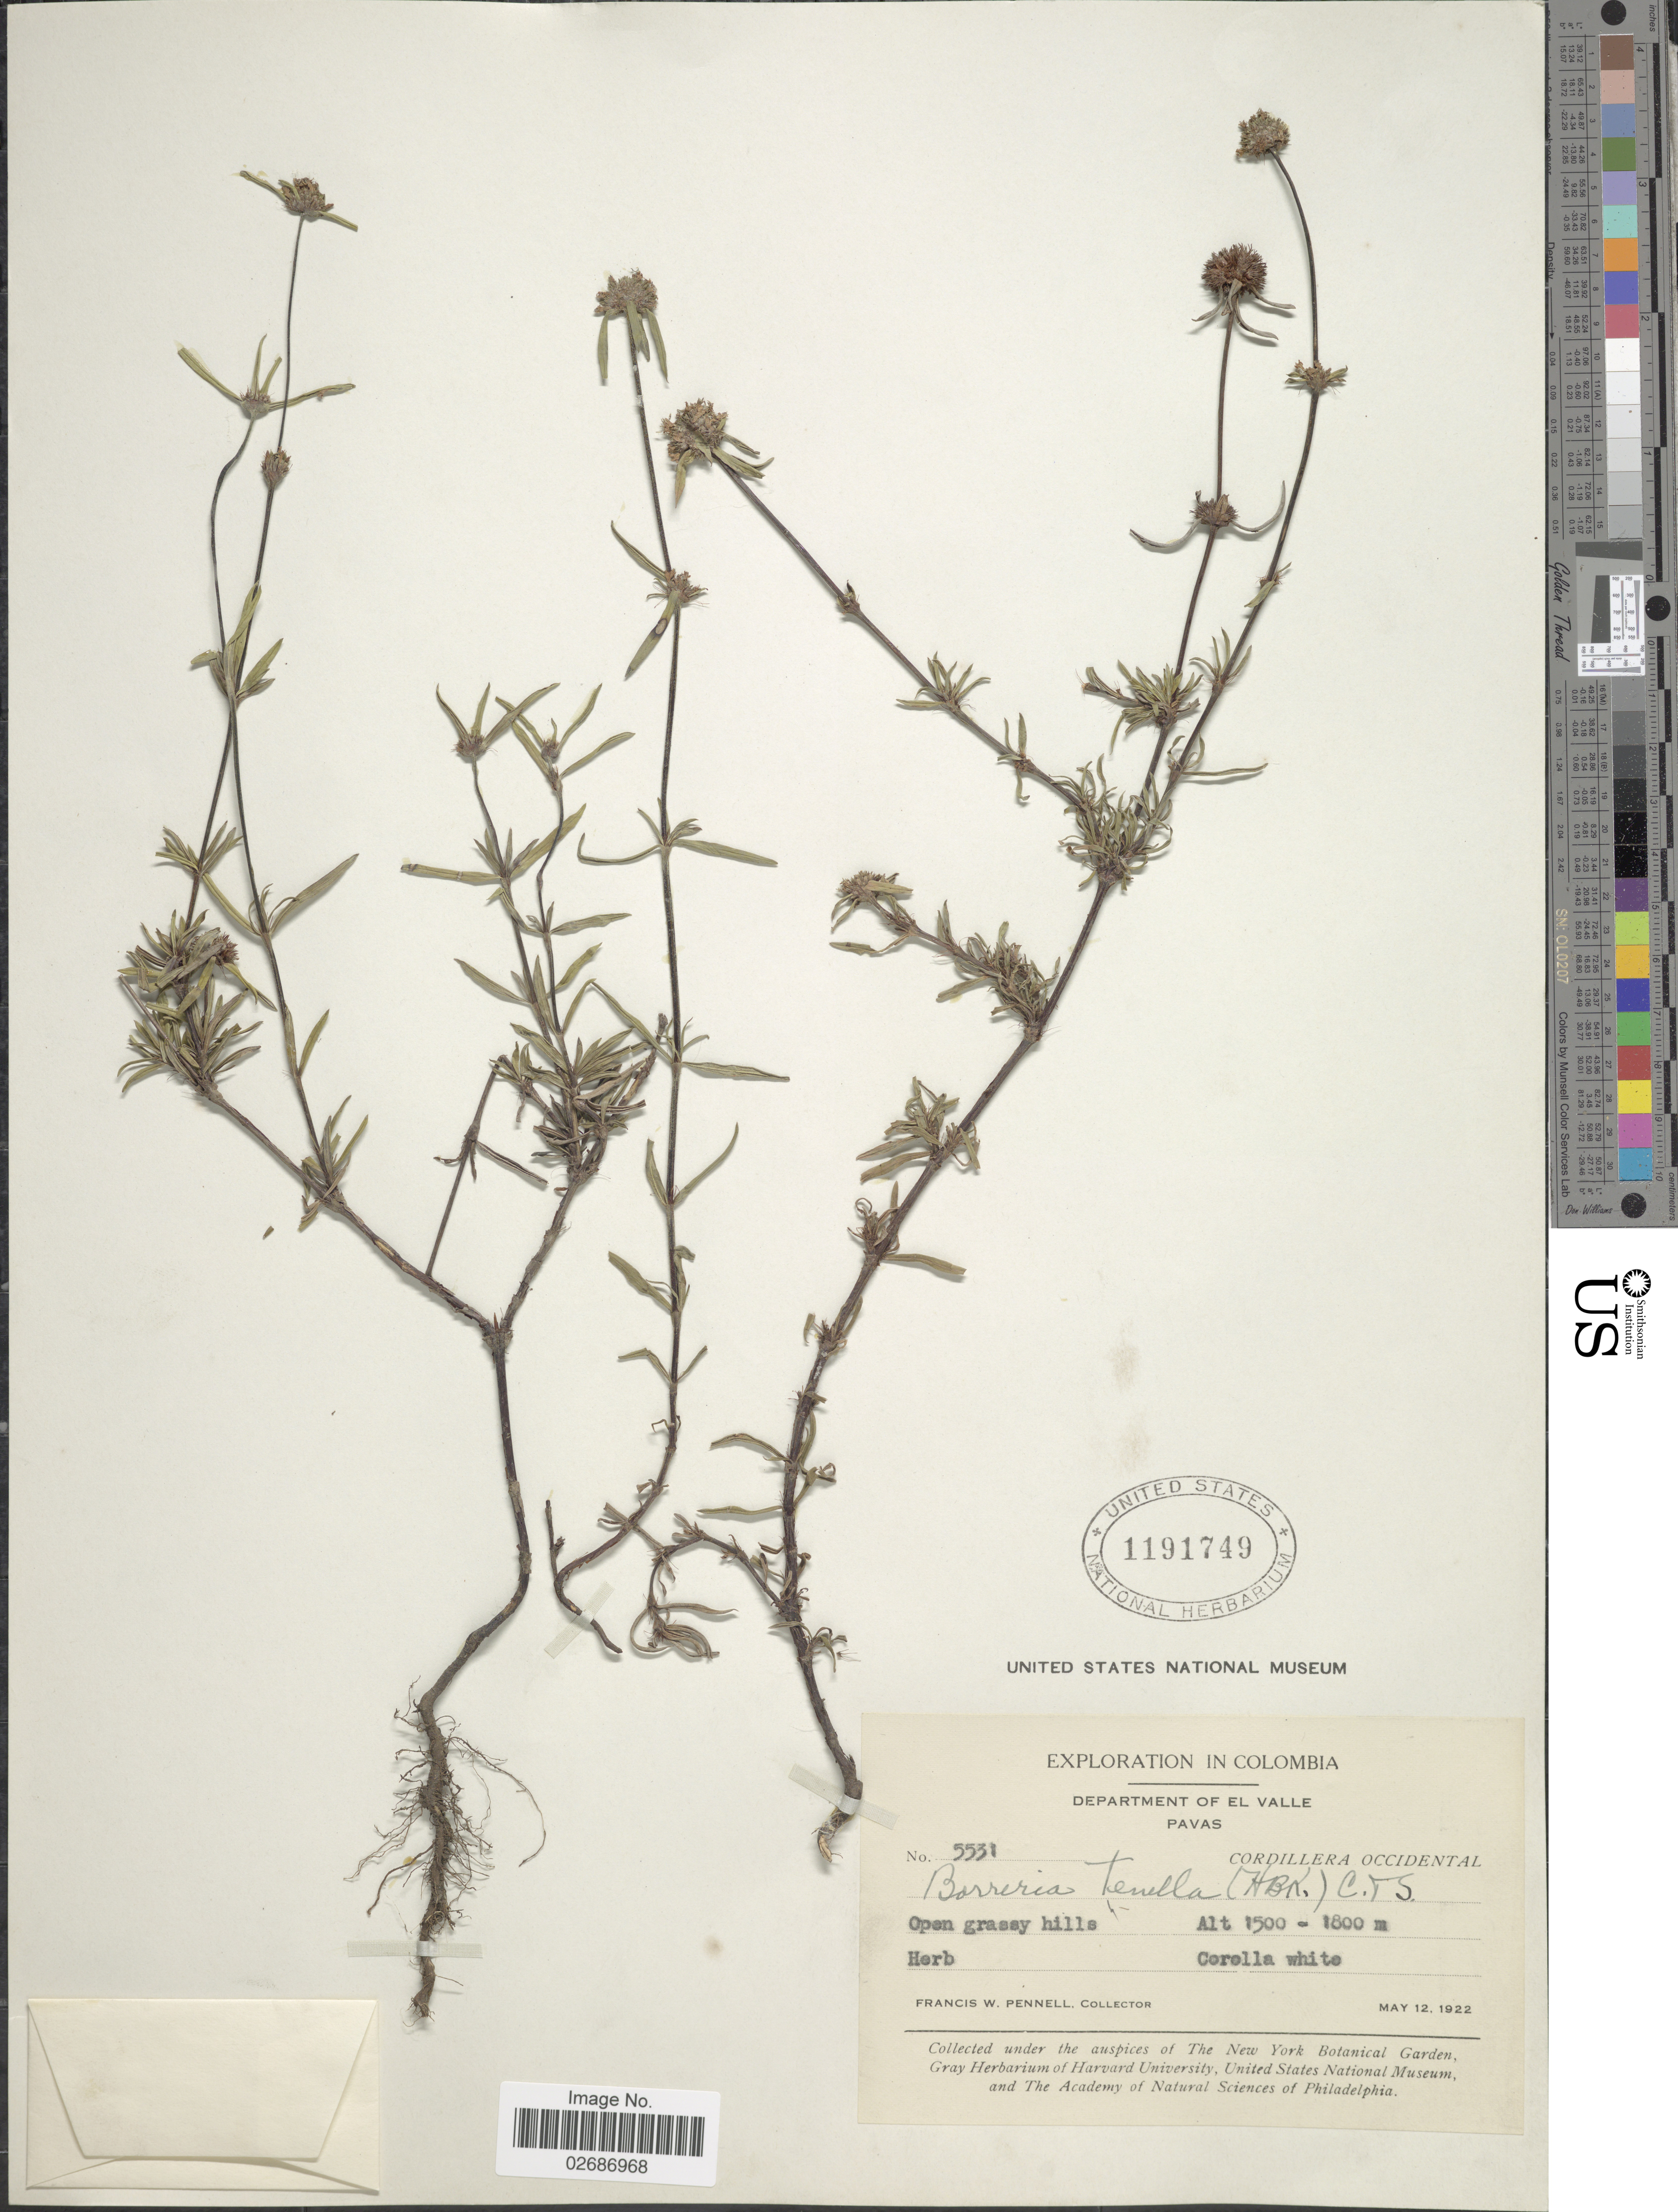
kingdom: Plantae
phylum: Tracheophyta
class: Magnoliopsida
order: Gentianales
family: Rubiaceae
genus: Borreria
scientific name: Borreria suaveolens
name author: G. Mey.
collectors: F. W. Pennell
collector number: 5531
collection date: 1922-05-12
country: Colombia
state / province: Valle del Cauca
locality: Department of El Valle, Pavas, Cordillera Occidental, open grassy hills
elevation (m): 1500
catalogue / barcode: US 1191749